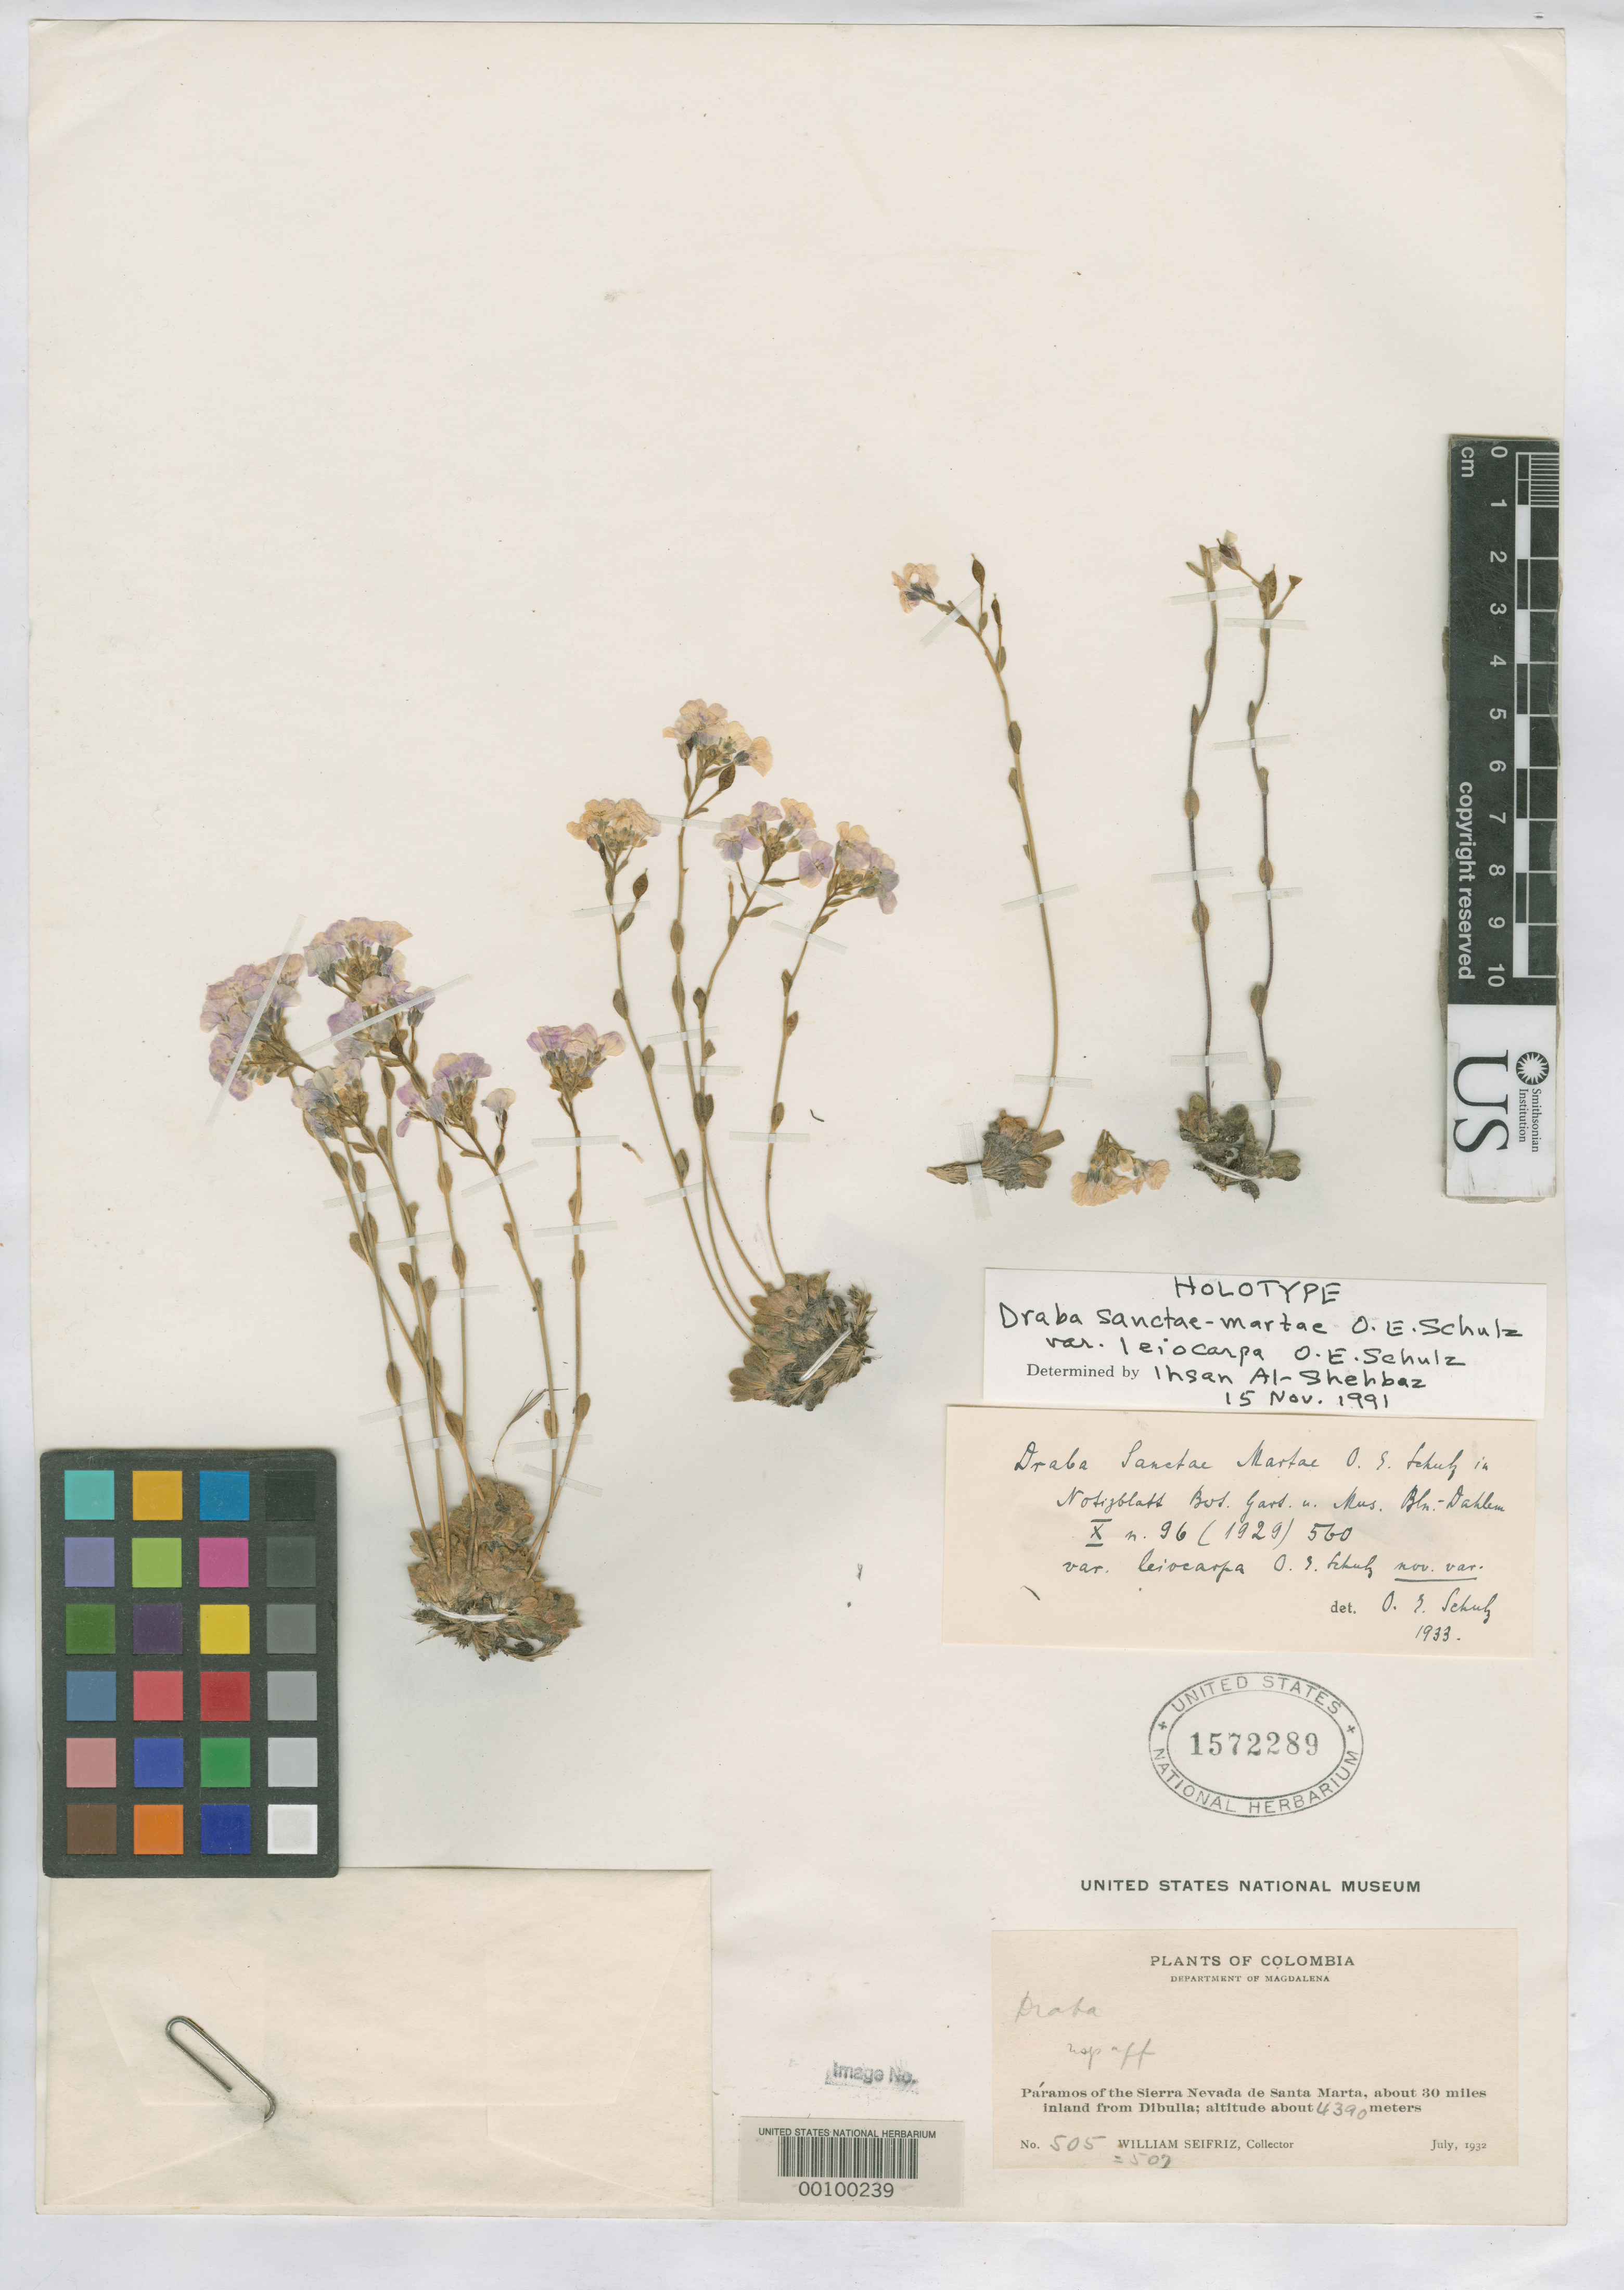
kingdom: Plantae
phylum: Tracheophyta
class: Magnoliopsida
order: Brassicales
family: Brassicaceae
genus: Draba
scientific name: Draba sanctae-martae var. leiocarpa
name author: O.E. Schulz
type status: Holotype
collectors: W. Seifriz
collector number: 505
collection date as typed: Jul 1932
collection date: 1932-07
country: Colombia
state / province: Magdalena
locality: Paramos of Sierra de Santa Marta, ca. 30 mi inland from Dibulla.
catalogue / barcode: US 1572289